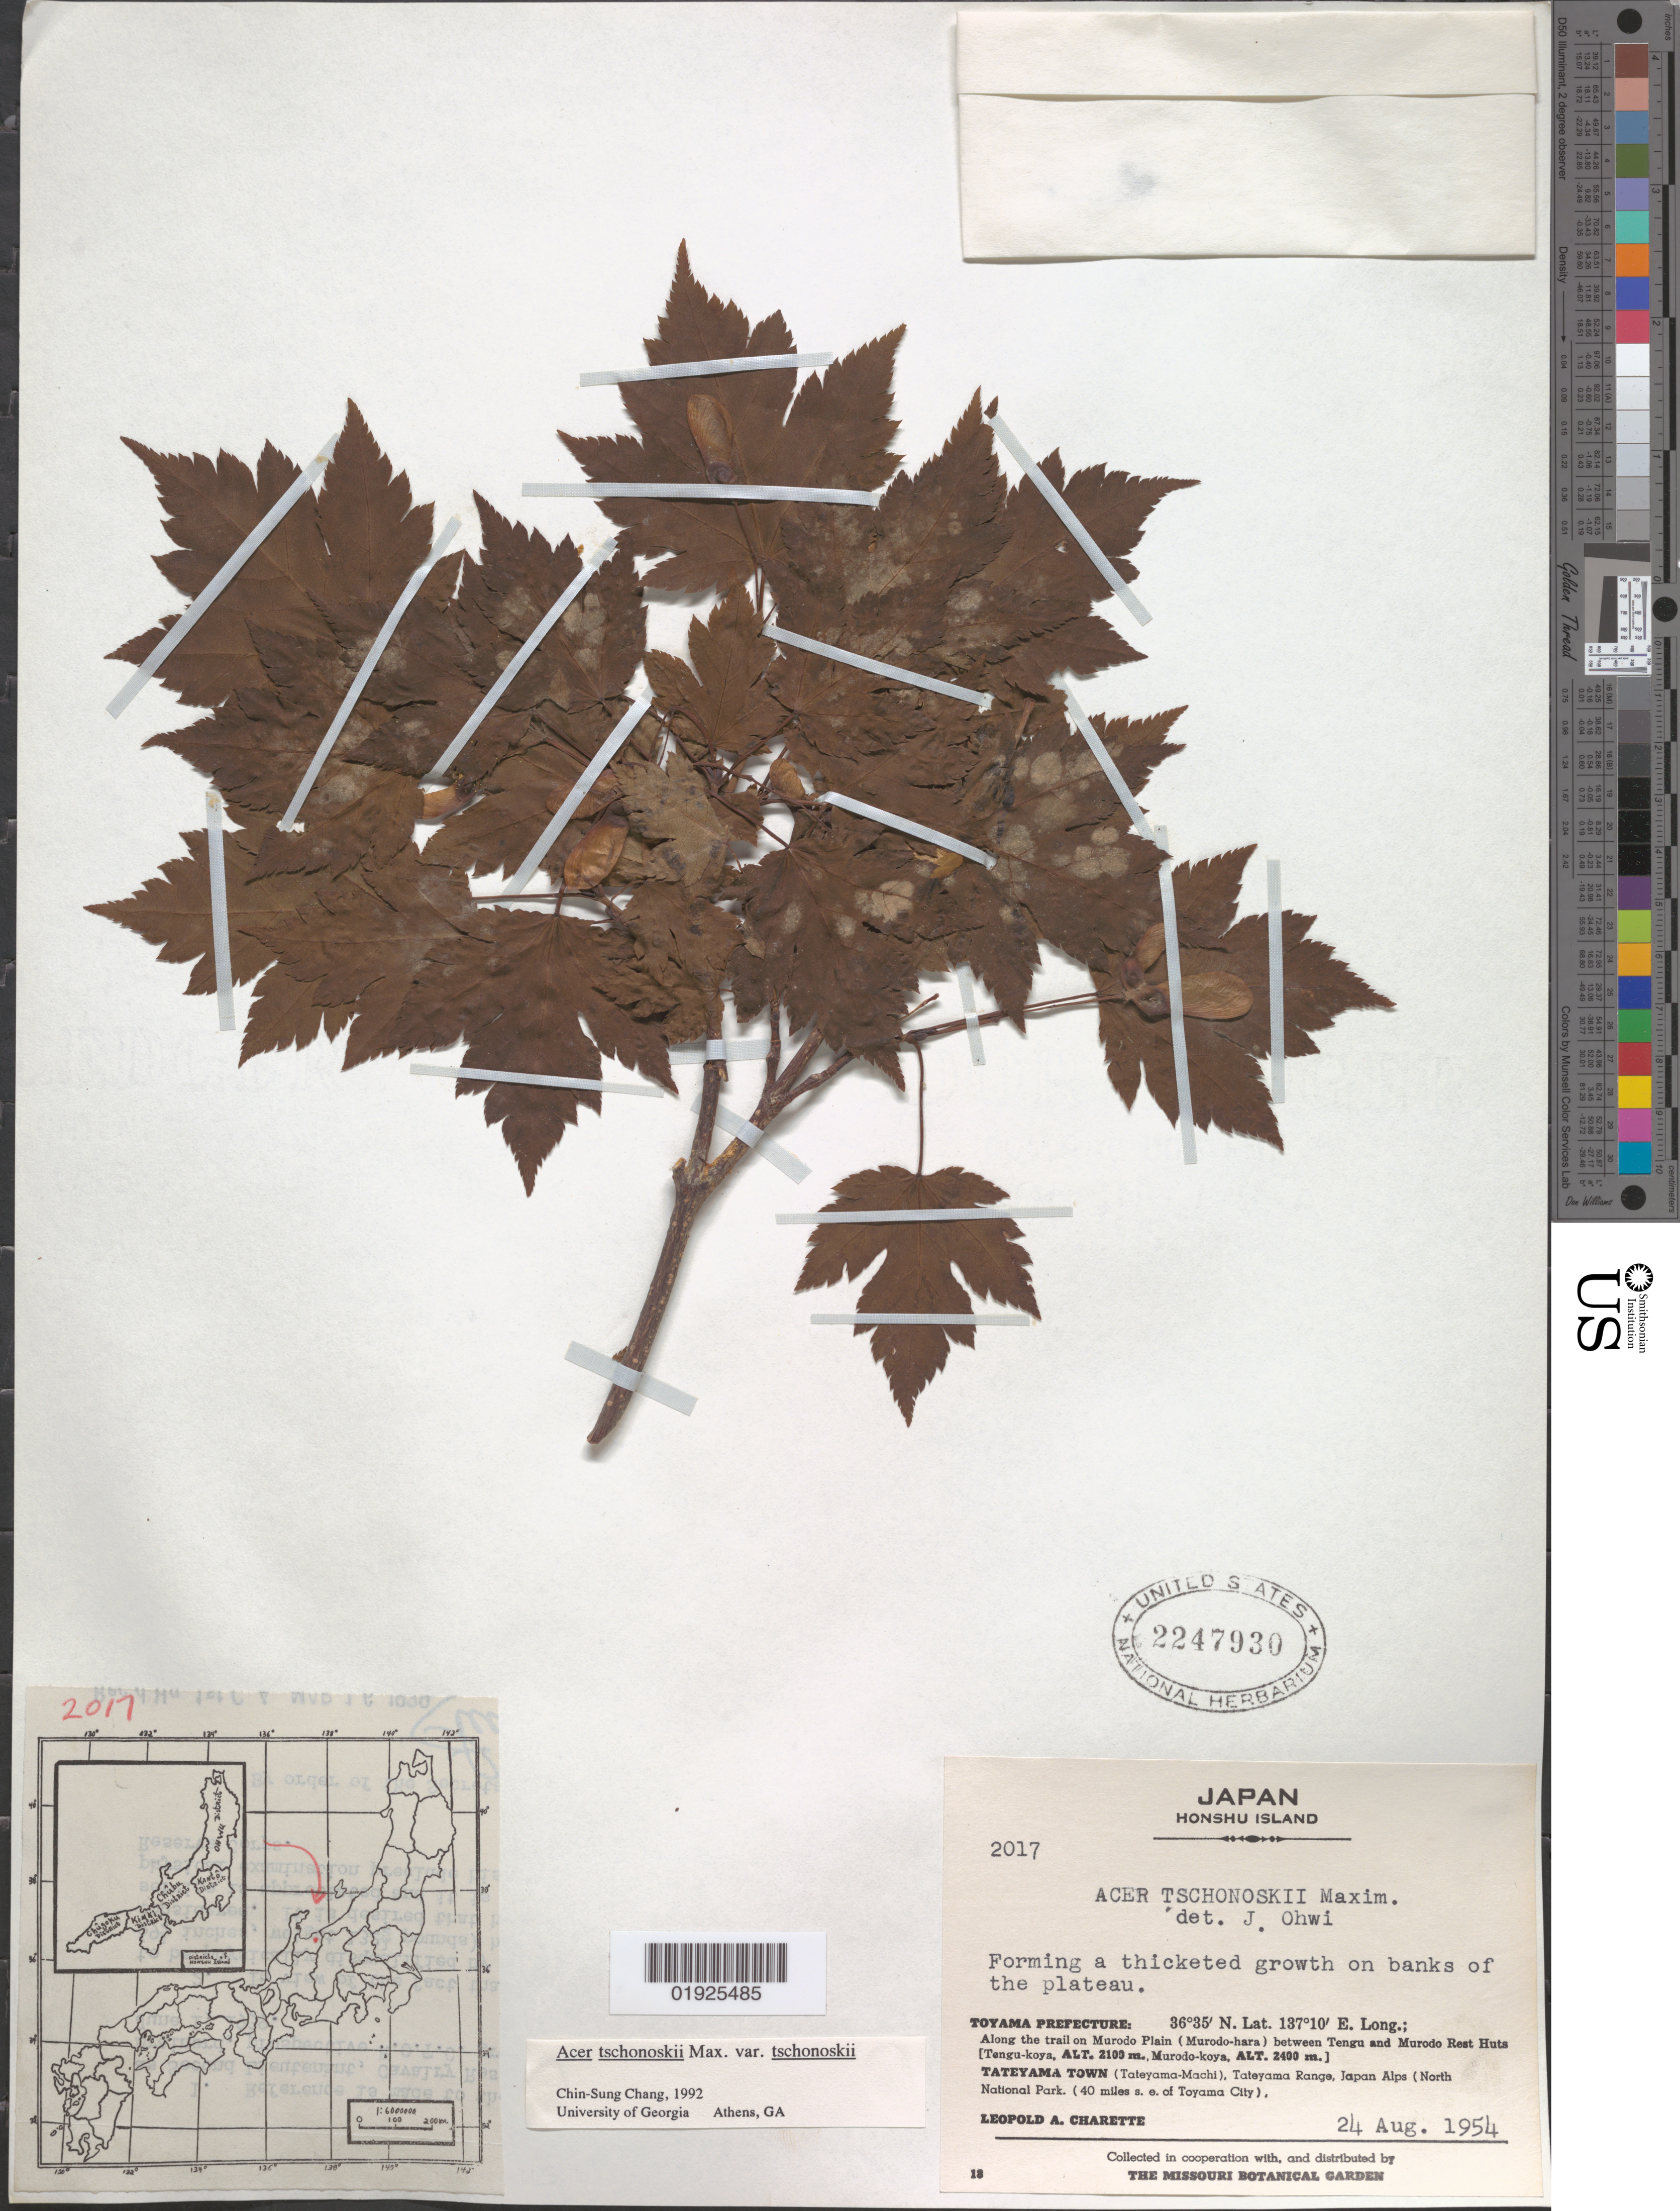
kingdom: Plantae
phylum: Tracheophyta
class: Magnoliopsida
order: Sapindales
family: Sapindaceae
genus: Acer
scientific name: Acer tschonoskii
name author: Maxim.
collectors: L. A. Charette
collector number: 2017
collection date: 1954-08-24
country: Japan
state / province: Toyama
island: Honshu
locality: Murodo Plain (Murodo-hara) between Tengu and Murodo Rest Huts (Tengu-koya, Murodo-koyo). Tateyama Town (Tateyama-Machi) , Tateyama Range, Japan Alps, North National Park (40 miles SE of Toyama City)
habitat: On banks of the plateau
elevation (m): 2100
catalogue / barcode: US 2247930